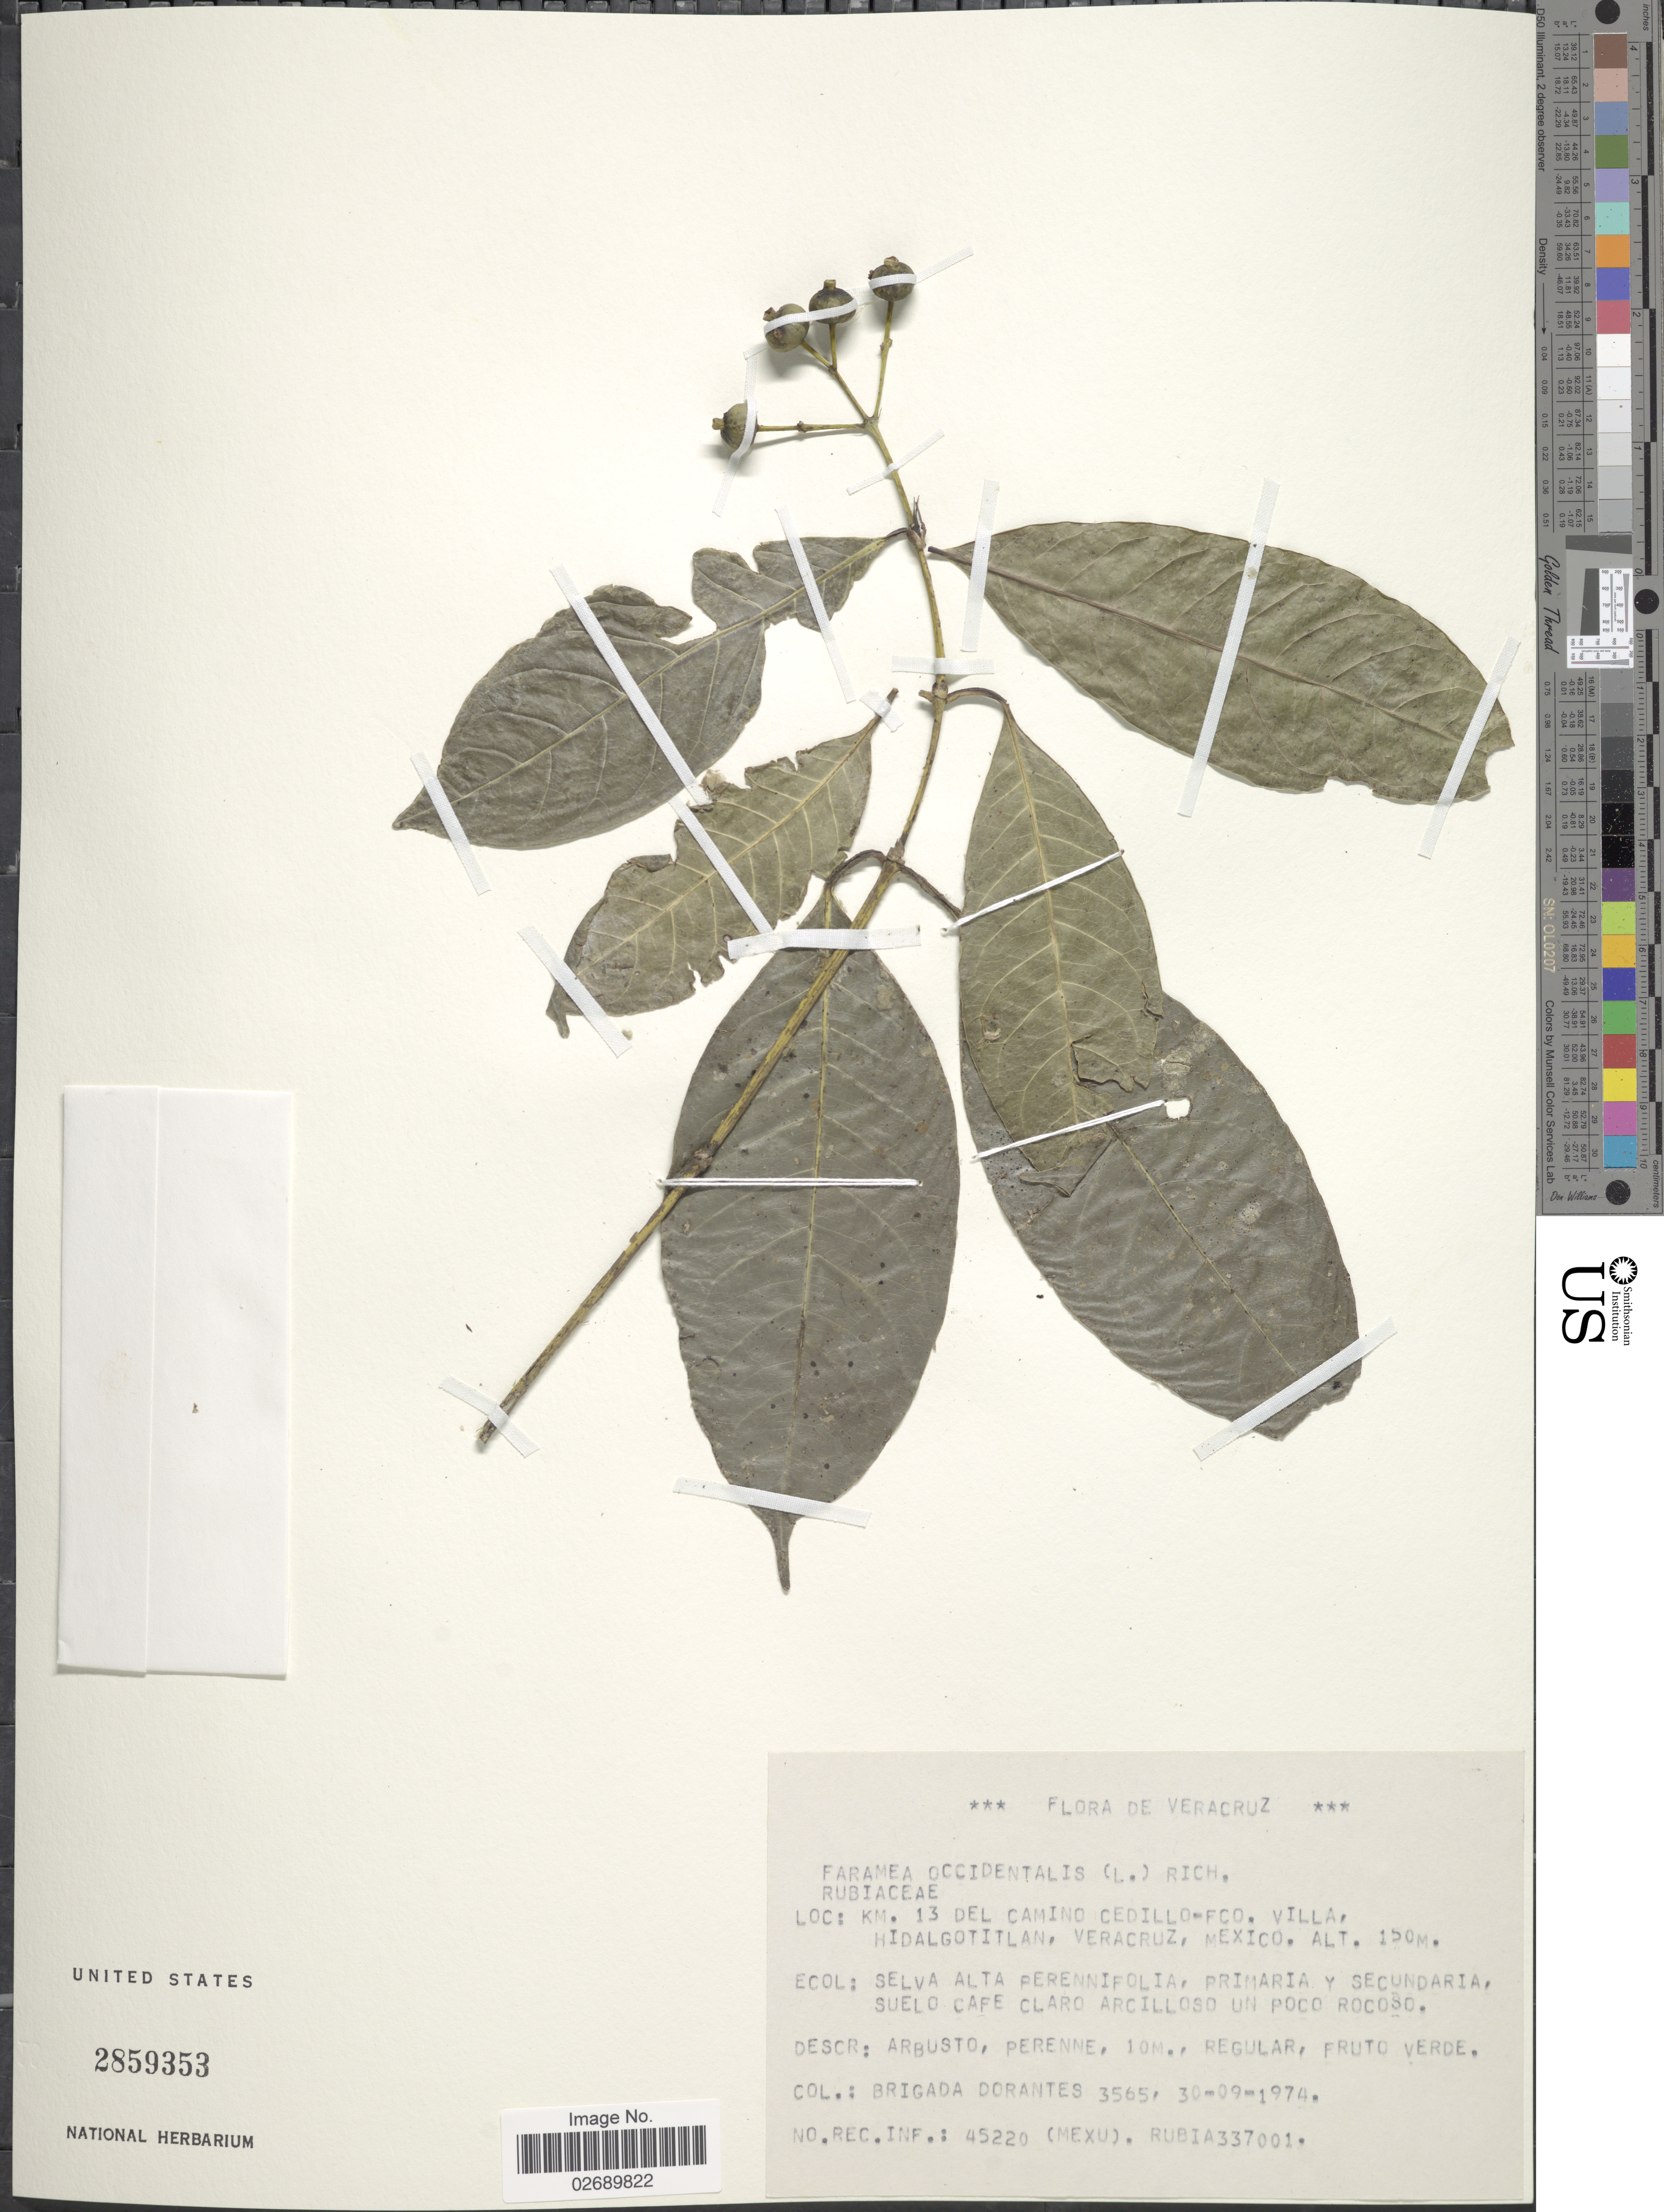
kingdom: Plantae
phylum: Tracheophyta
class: Magnoliopsida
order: Gentianales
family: Rubiaceae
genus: Faramea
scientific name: Faramea occidentalis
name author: (L.) A. Rich.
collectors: B. Dorantes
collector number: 3565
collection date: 1974-09-30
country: Mexico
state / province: Veracruz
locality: Km 13 del camino cedillo-Fco. Villa, Hidalgotitlan, Veracruz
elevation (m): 150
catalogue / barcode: US 2859353